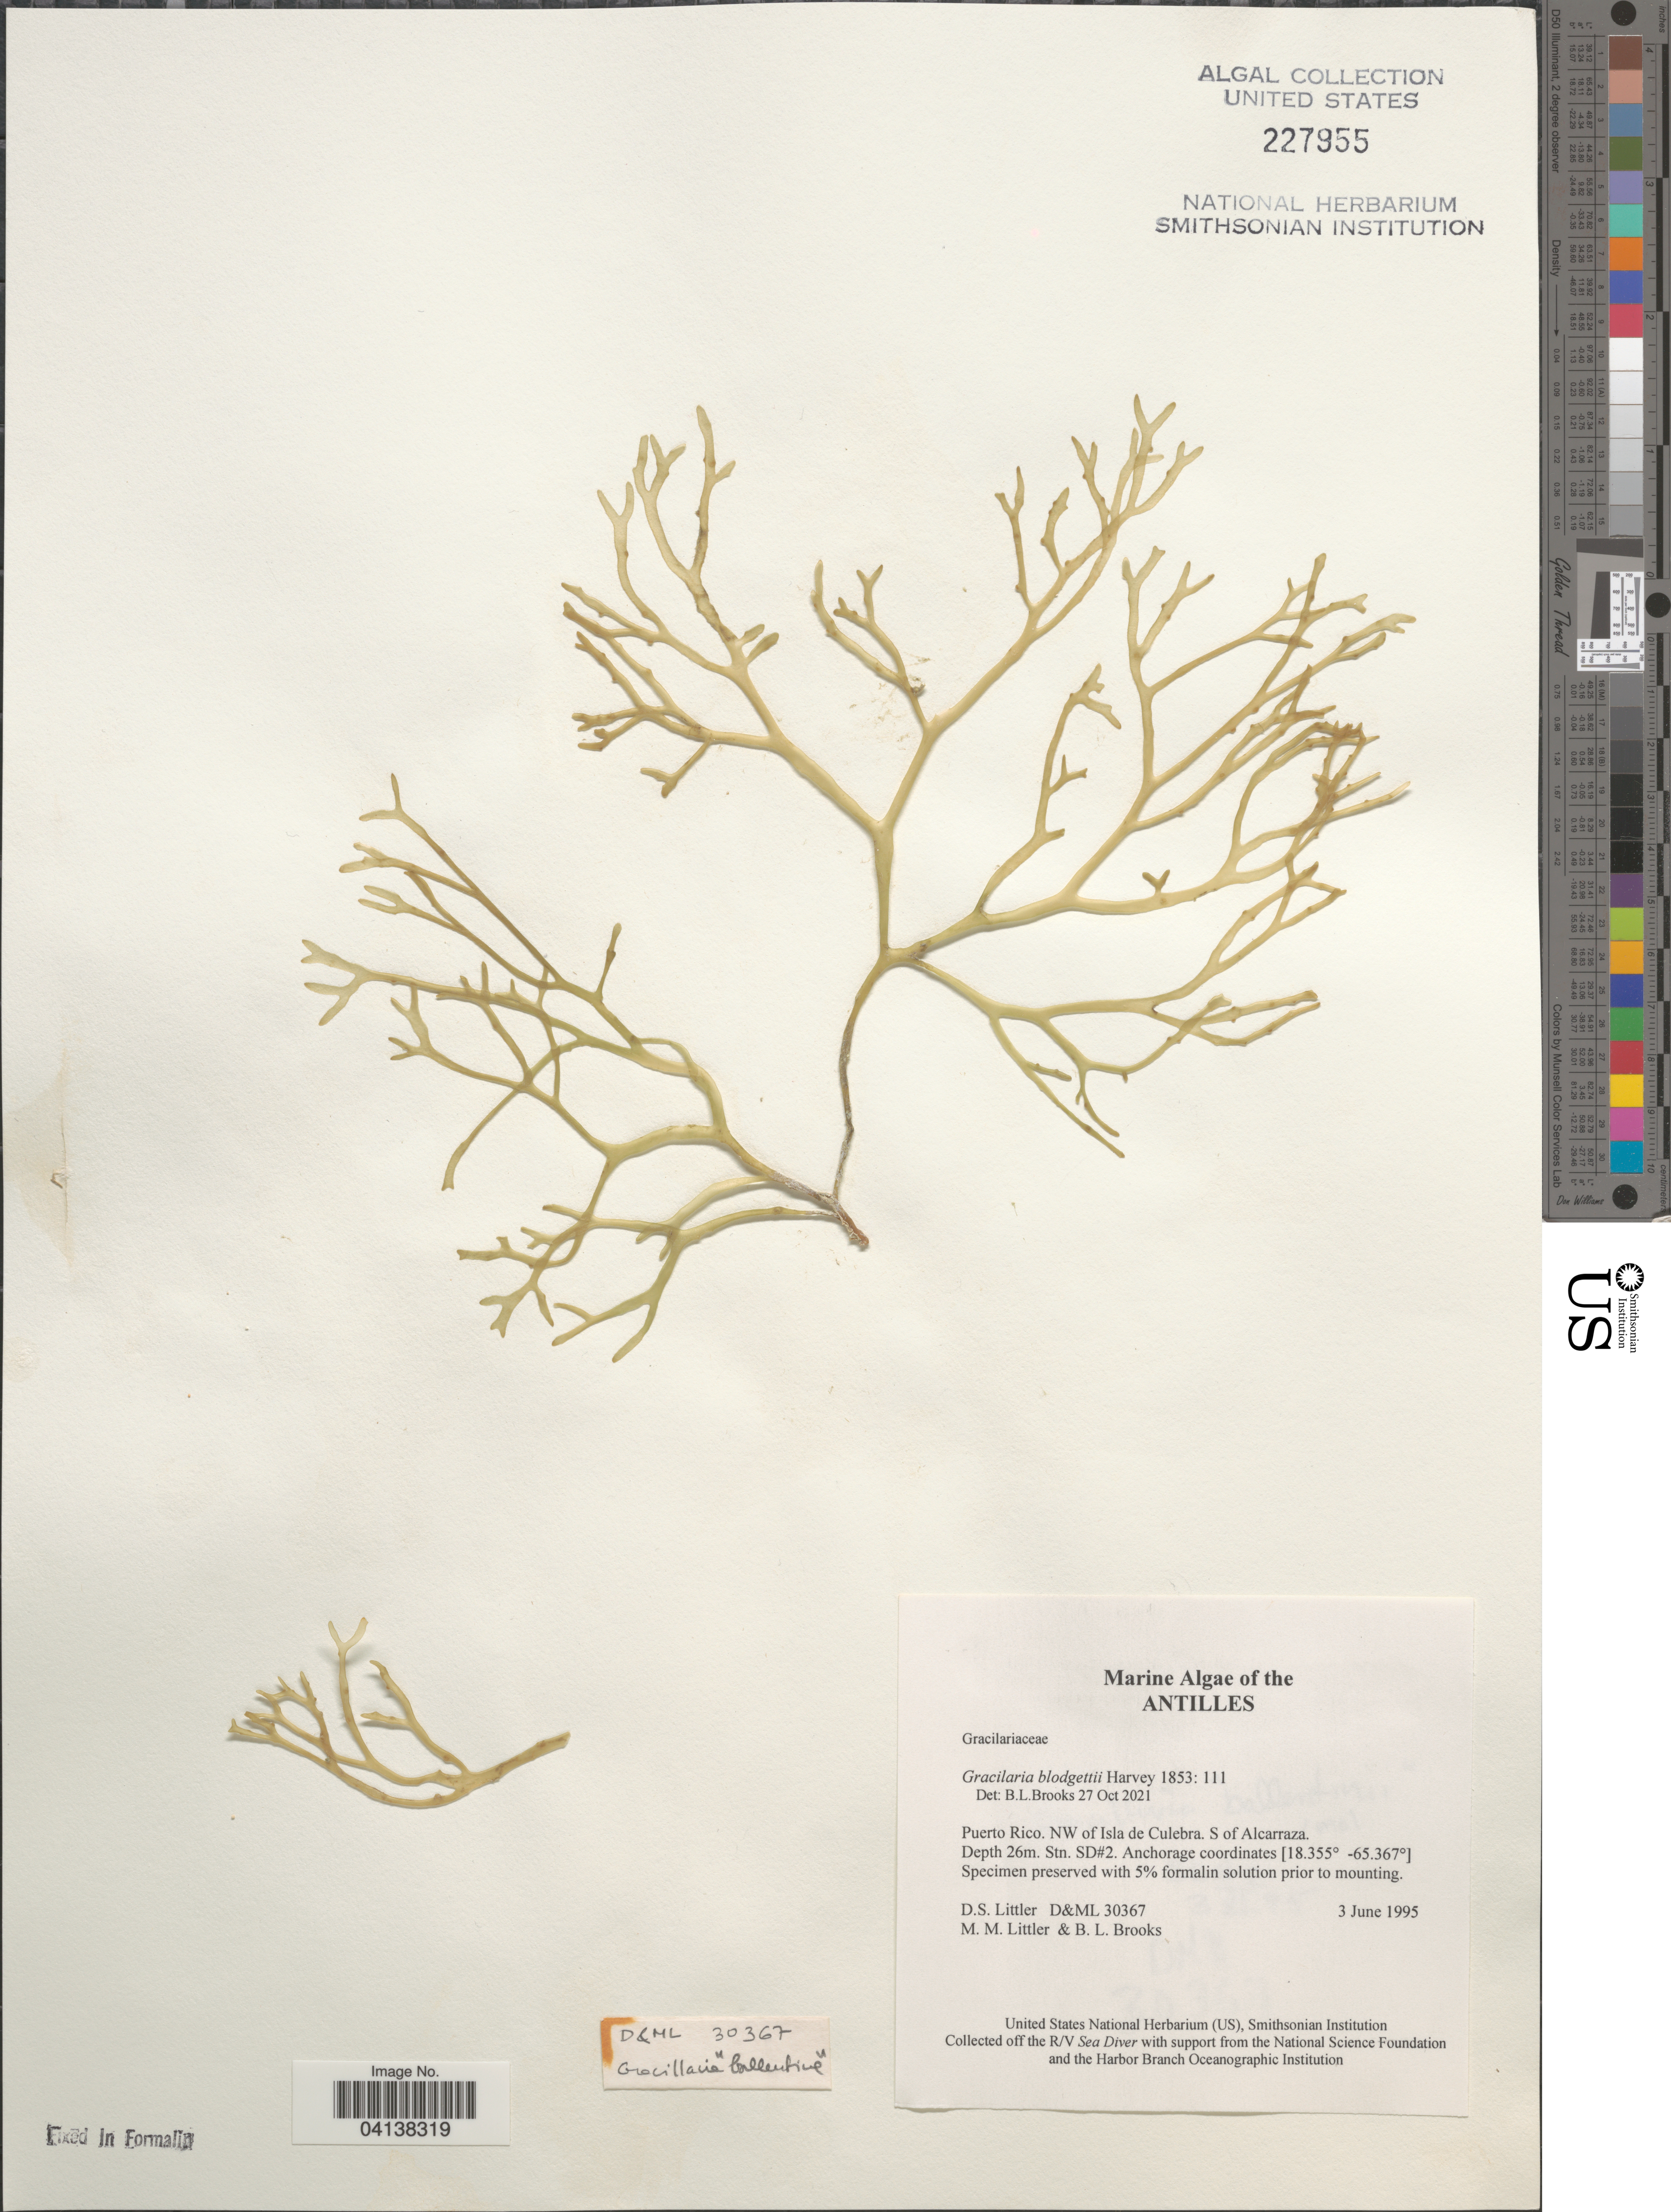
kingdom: Plantae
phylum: Rhodophyta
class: Florideophyceae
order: Gracilariales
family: Gracilariaceae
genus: Gracilaria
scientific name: Gracilaria blodgettii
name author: Harv.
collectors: D. S. Littler & B. Brooks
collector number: D&ML 30367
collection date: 1995-06-03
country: Puerto Rico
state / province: Culebra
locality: NW of Isla de Culebra. S of Alcarraza. Stn. SD#2. The Antilles.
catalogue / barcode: US 227955